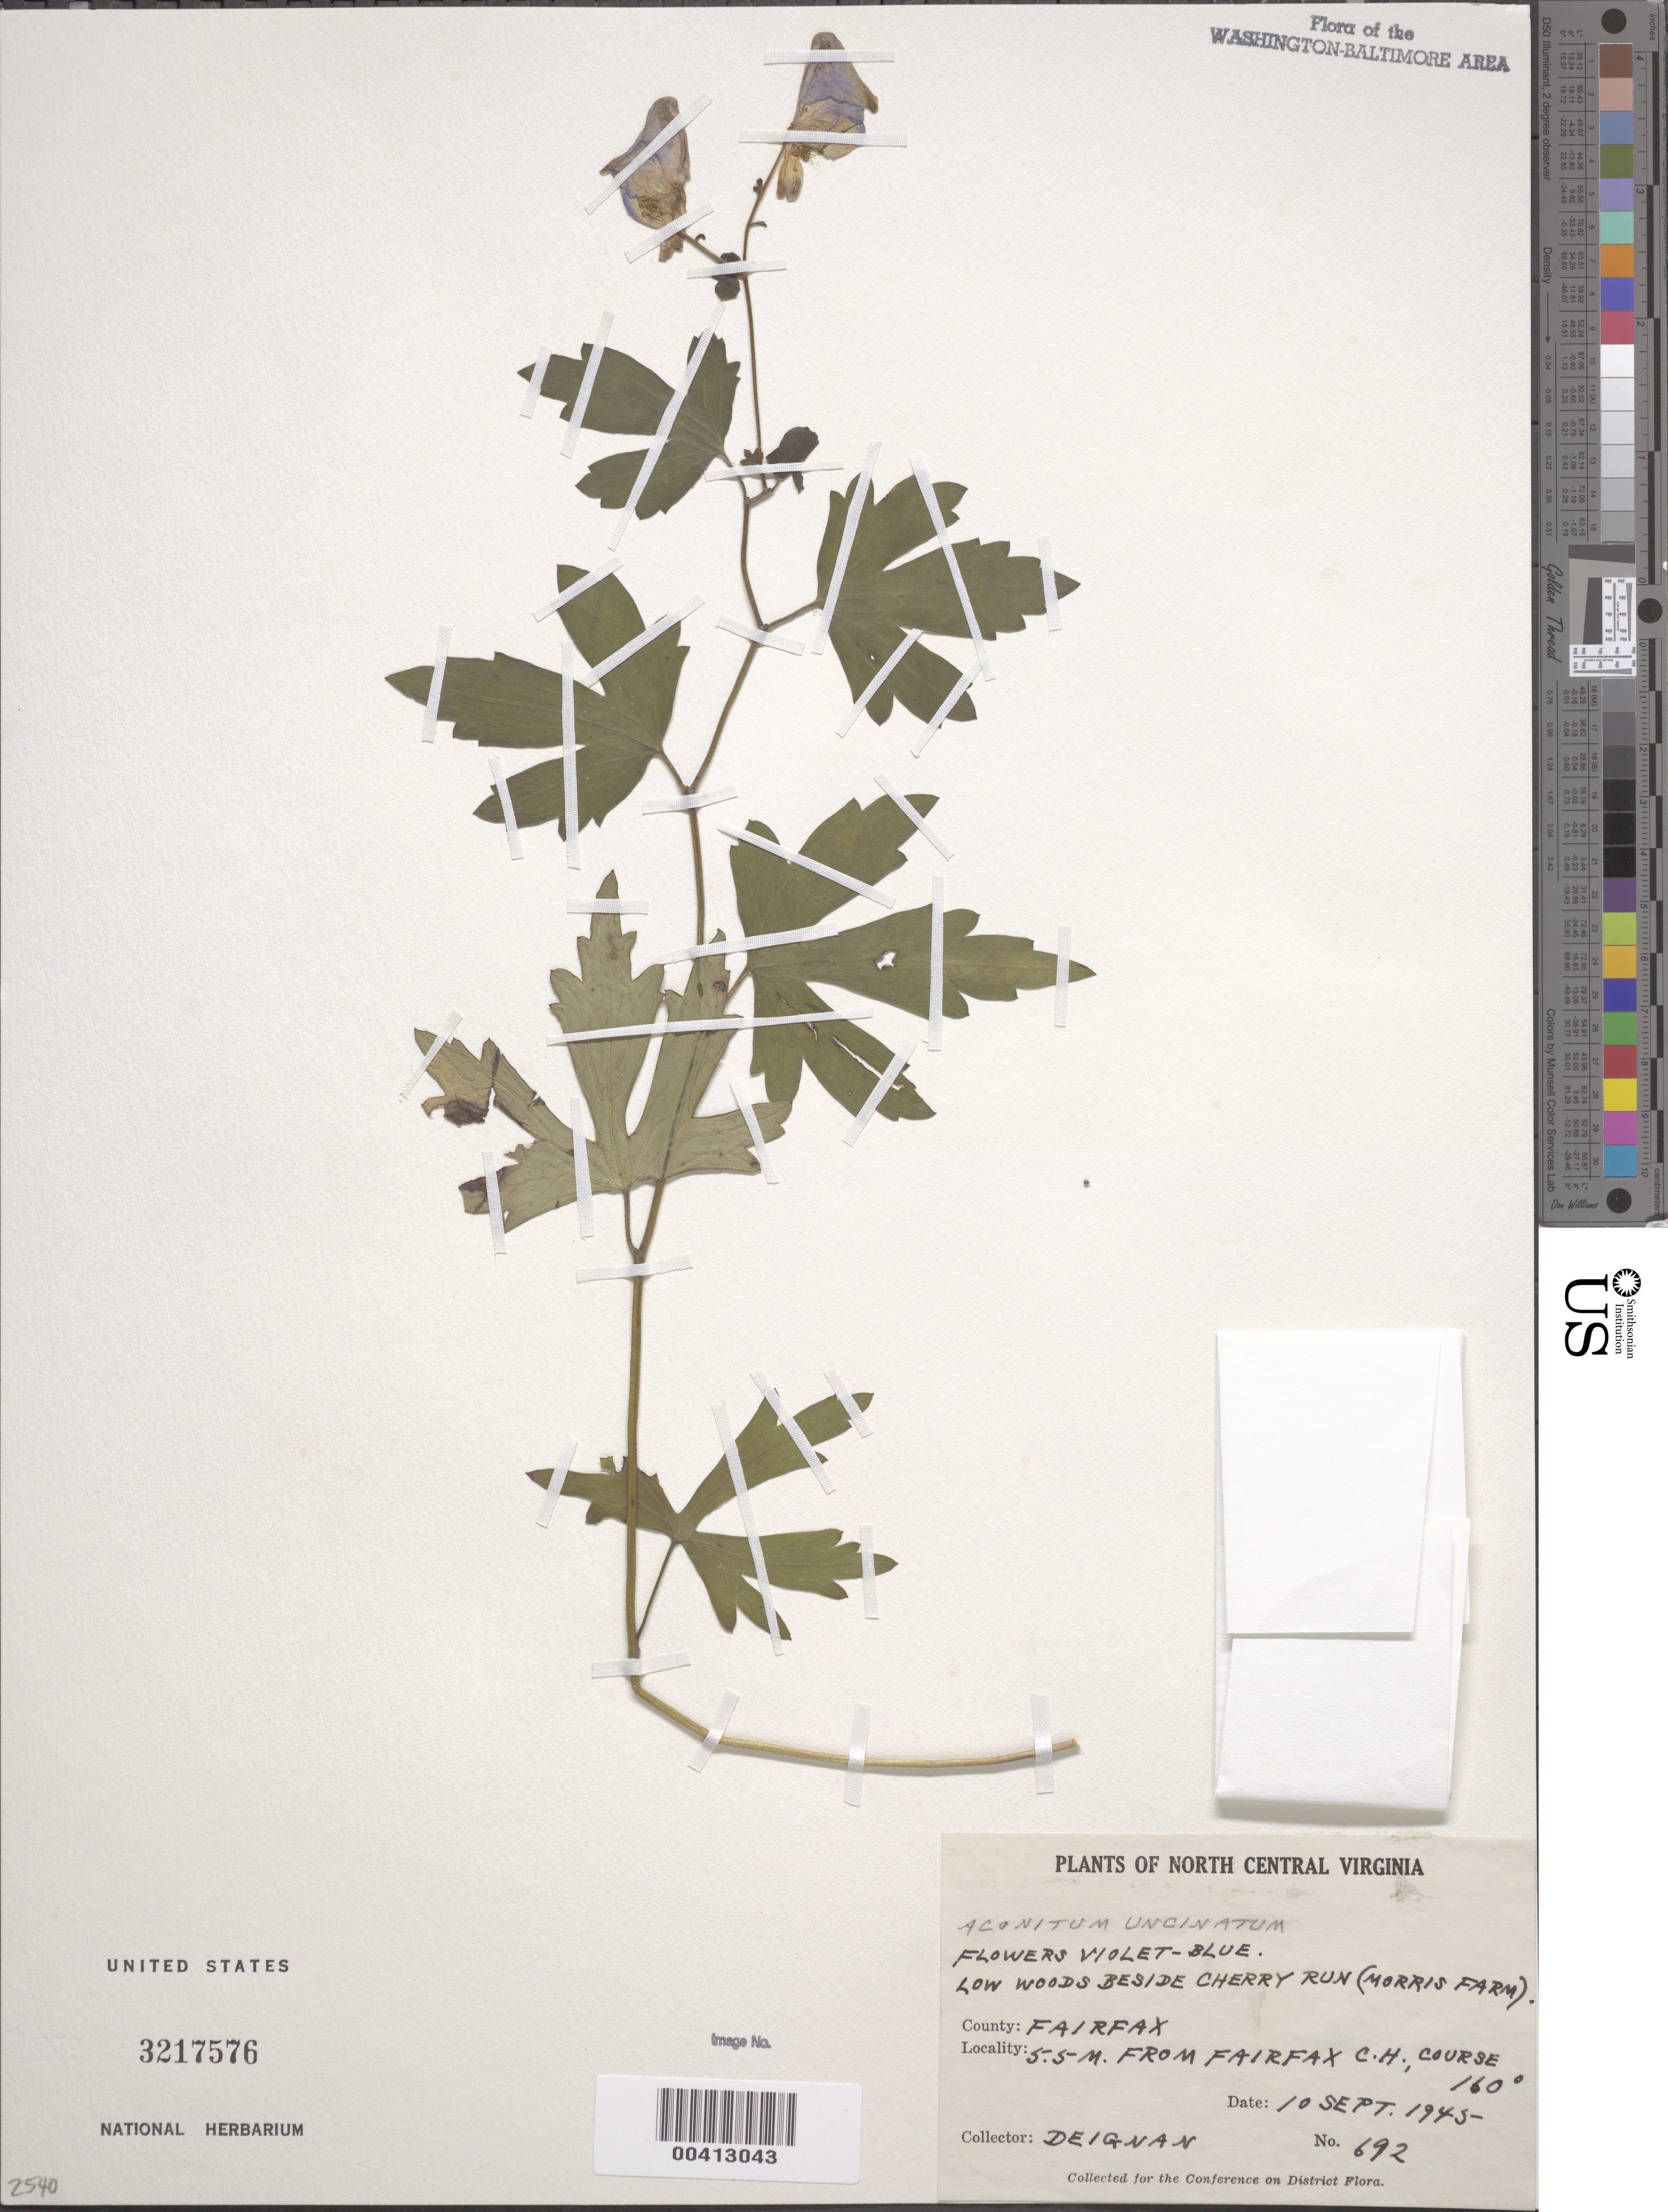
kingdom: Plantae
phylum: Tracheophyta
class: Magnoliopsida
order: Ranunculales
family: Ranunculaceae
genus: Aconitum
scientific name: Aconitum uncinatum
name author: L.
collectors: H. Deignan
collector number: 692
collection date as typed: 10 Sep 1945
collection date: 1945-09-10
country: United States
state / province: Virginia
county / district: Fairfax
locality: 5.5 miles from Fairfax County Courthouse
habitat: Low woods beside run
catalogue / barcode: US 3217576